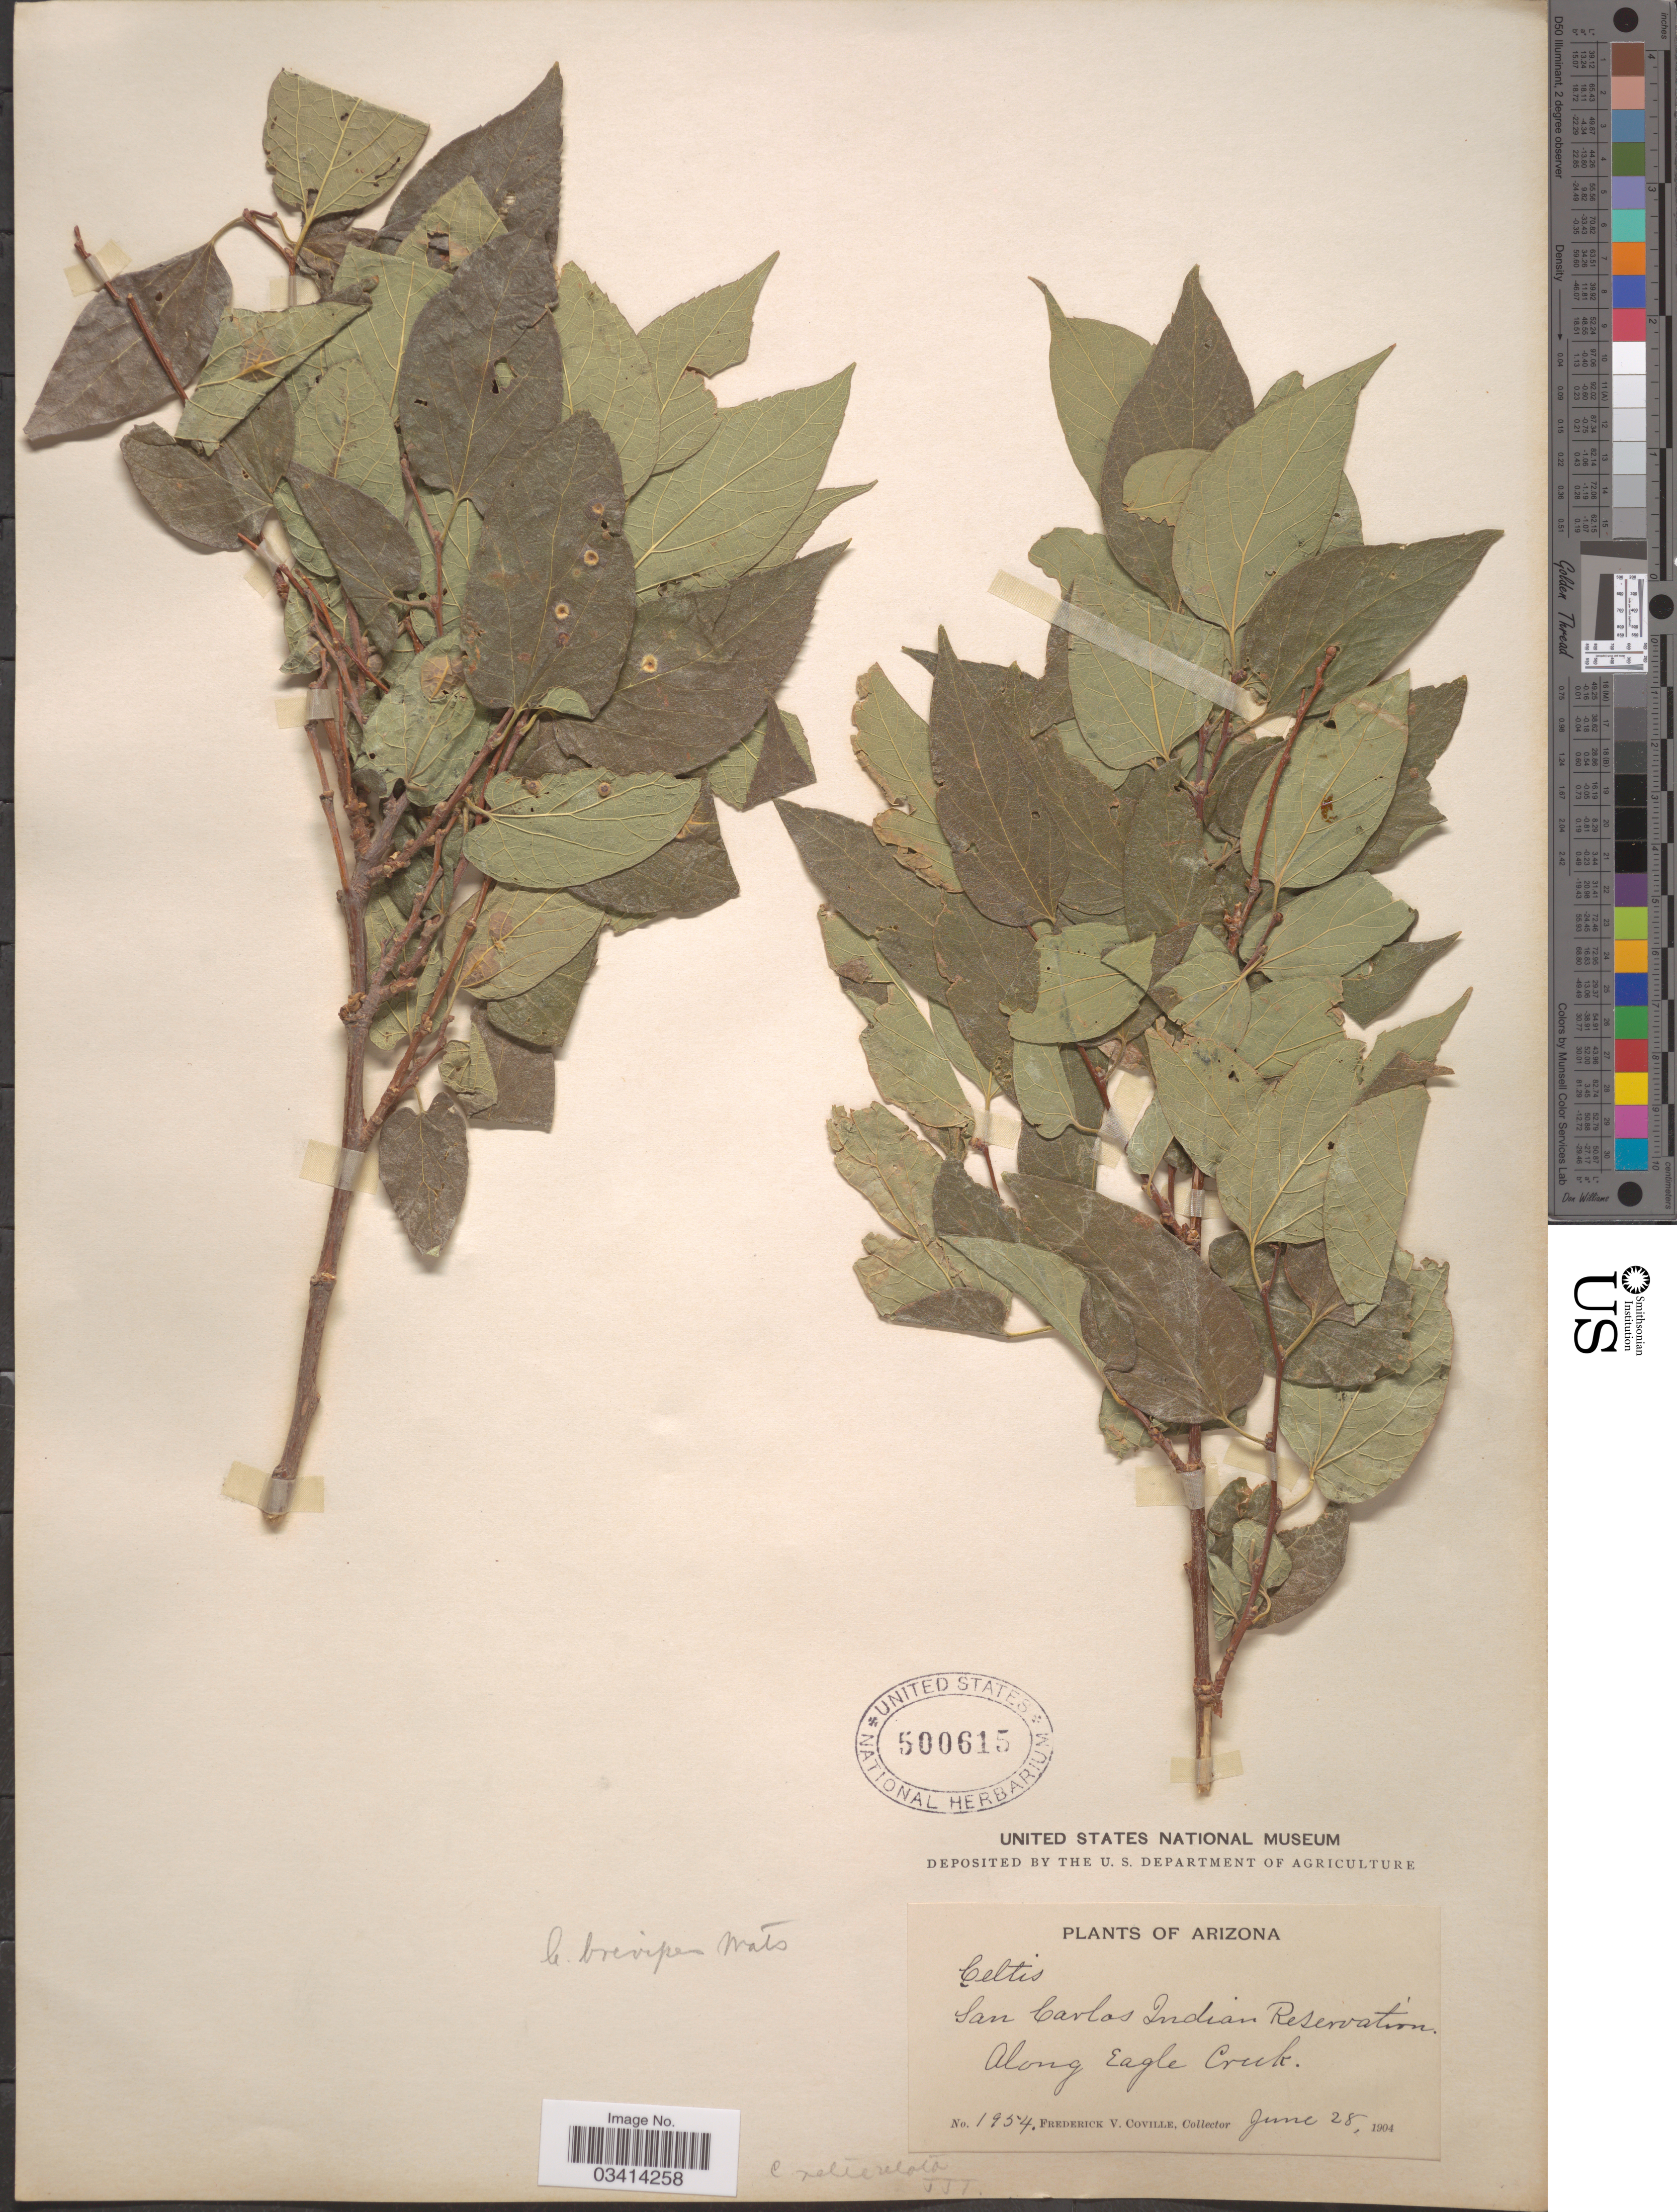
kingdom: Plantae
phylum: Tracheophyta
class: Magnoliopsida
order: Rosales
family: Cannabaceae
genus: Celtis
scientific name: Celtis reticulata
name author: Torr.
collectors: F. V. Coville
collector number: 1954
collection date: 1904-06-28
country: United States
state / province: Arizona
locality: San Carlos Indian Reservation. Along Eagle Creek.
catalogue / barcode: US 500615